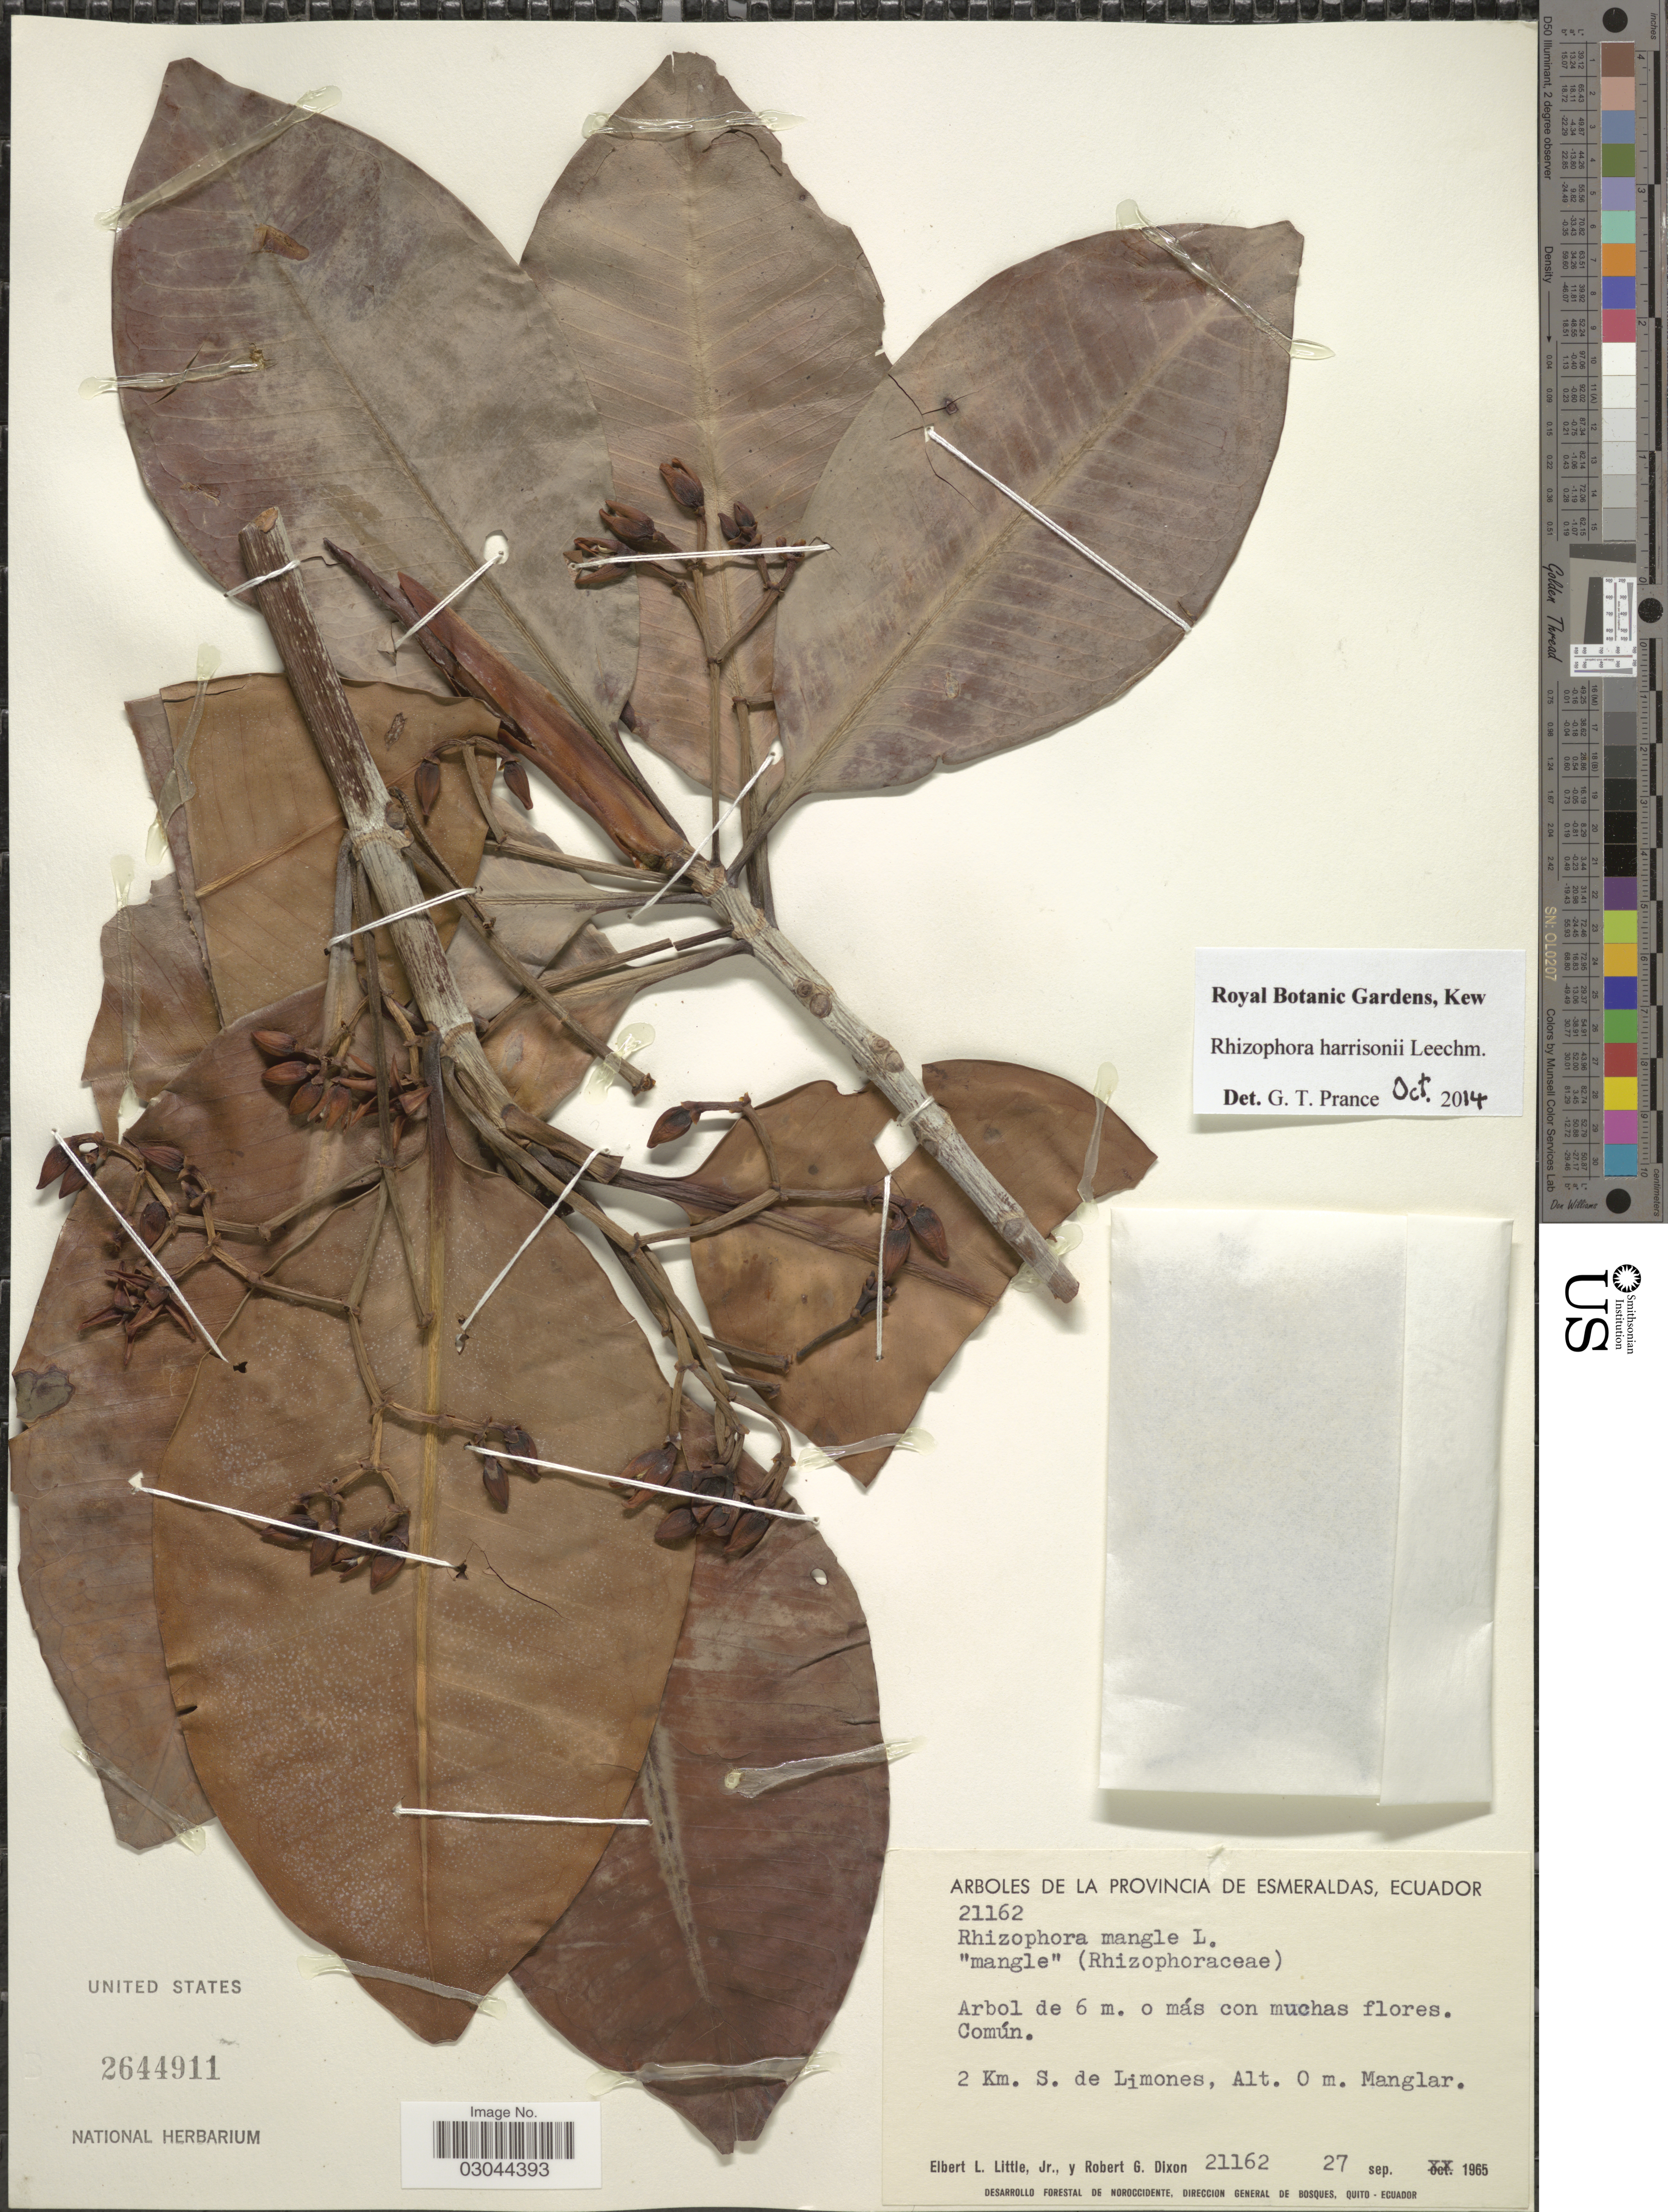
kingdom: Plantae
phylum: Tracheophyta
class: Magnoliopsida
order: Malpighiales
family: Rhizophoraceae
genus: Rhizophora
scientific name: Rhizophora harrisonii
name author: Leechm.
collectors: E. L. Little & R. G. Dixon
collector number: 21162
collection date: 1965-09-27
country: Ecuador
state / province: Esmeraldas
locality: Provincia de Esmeraldas. 2 Km. S. de Limones.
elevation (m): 0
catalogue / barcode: US 2644911